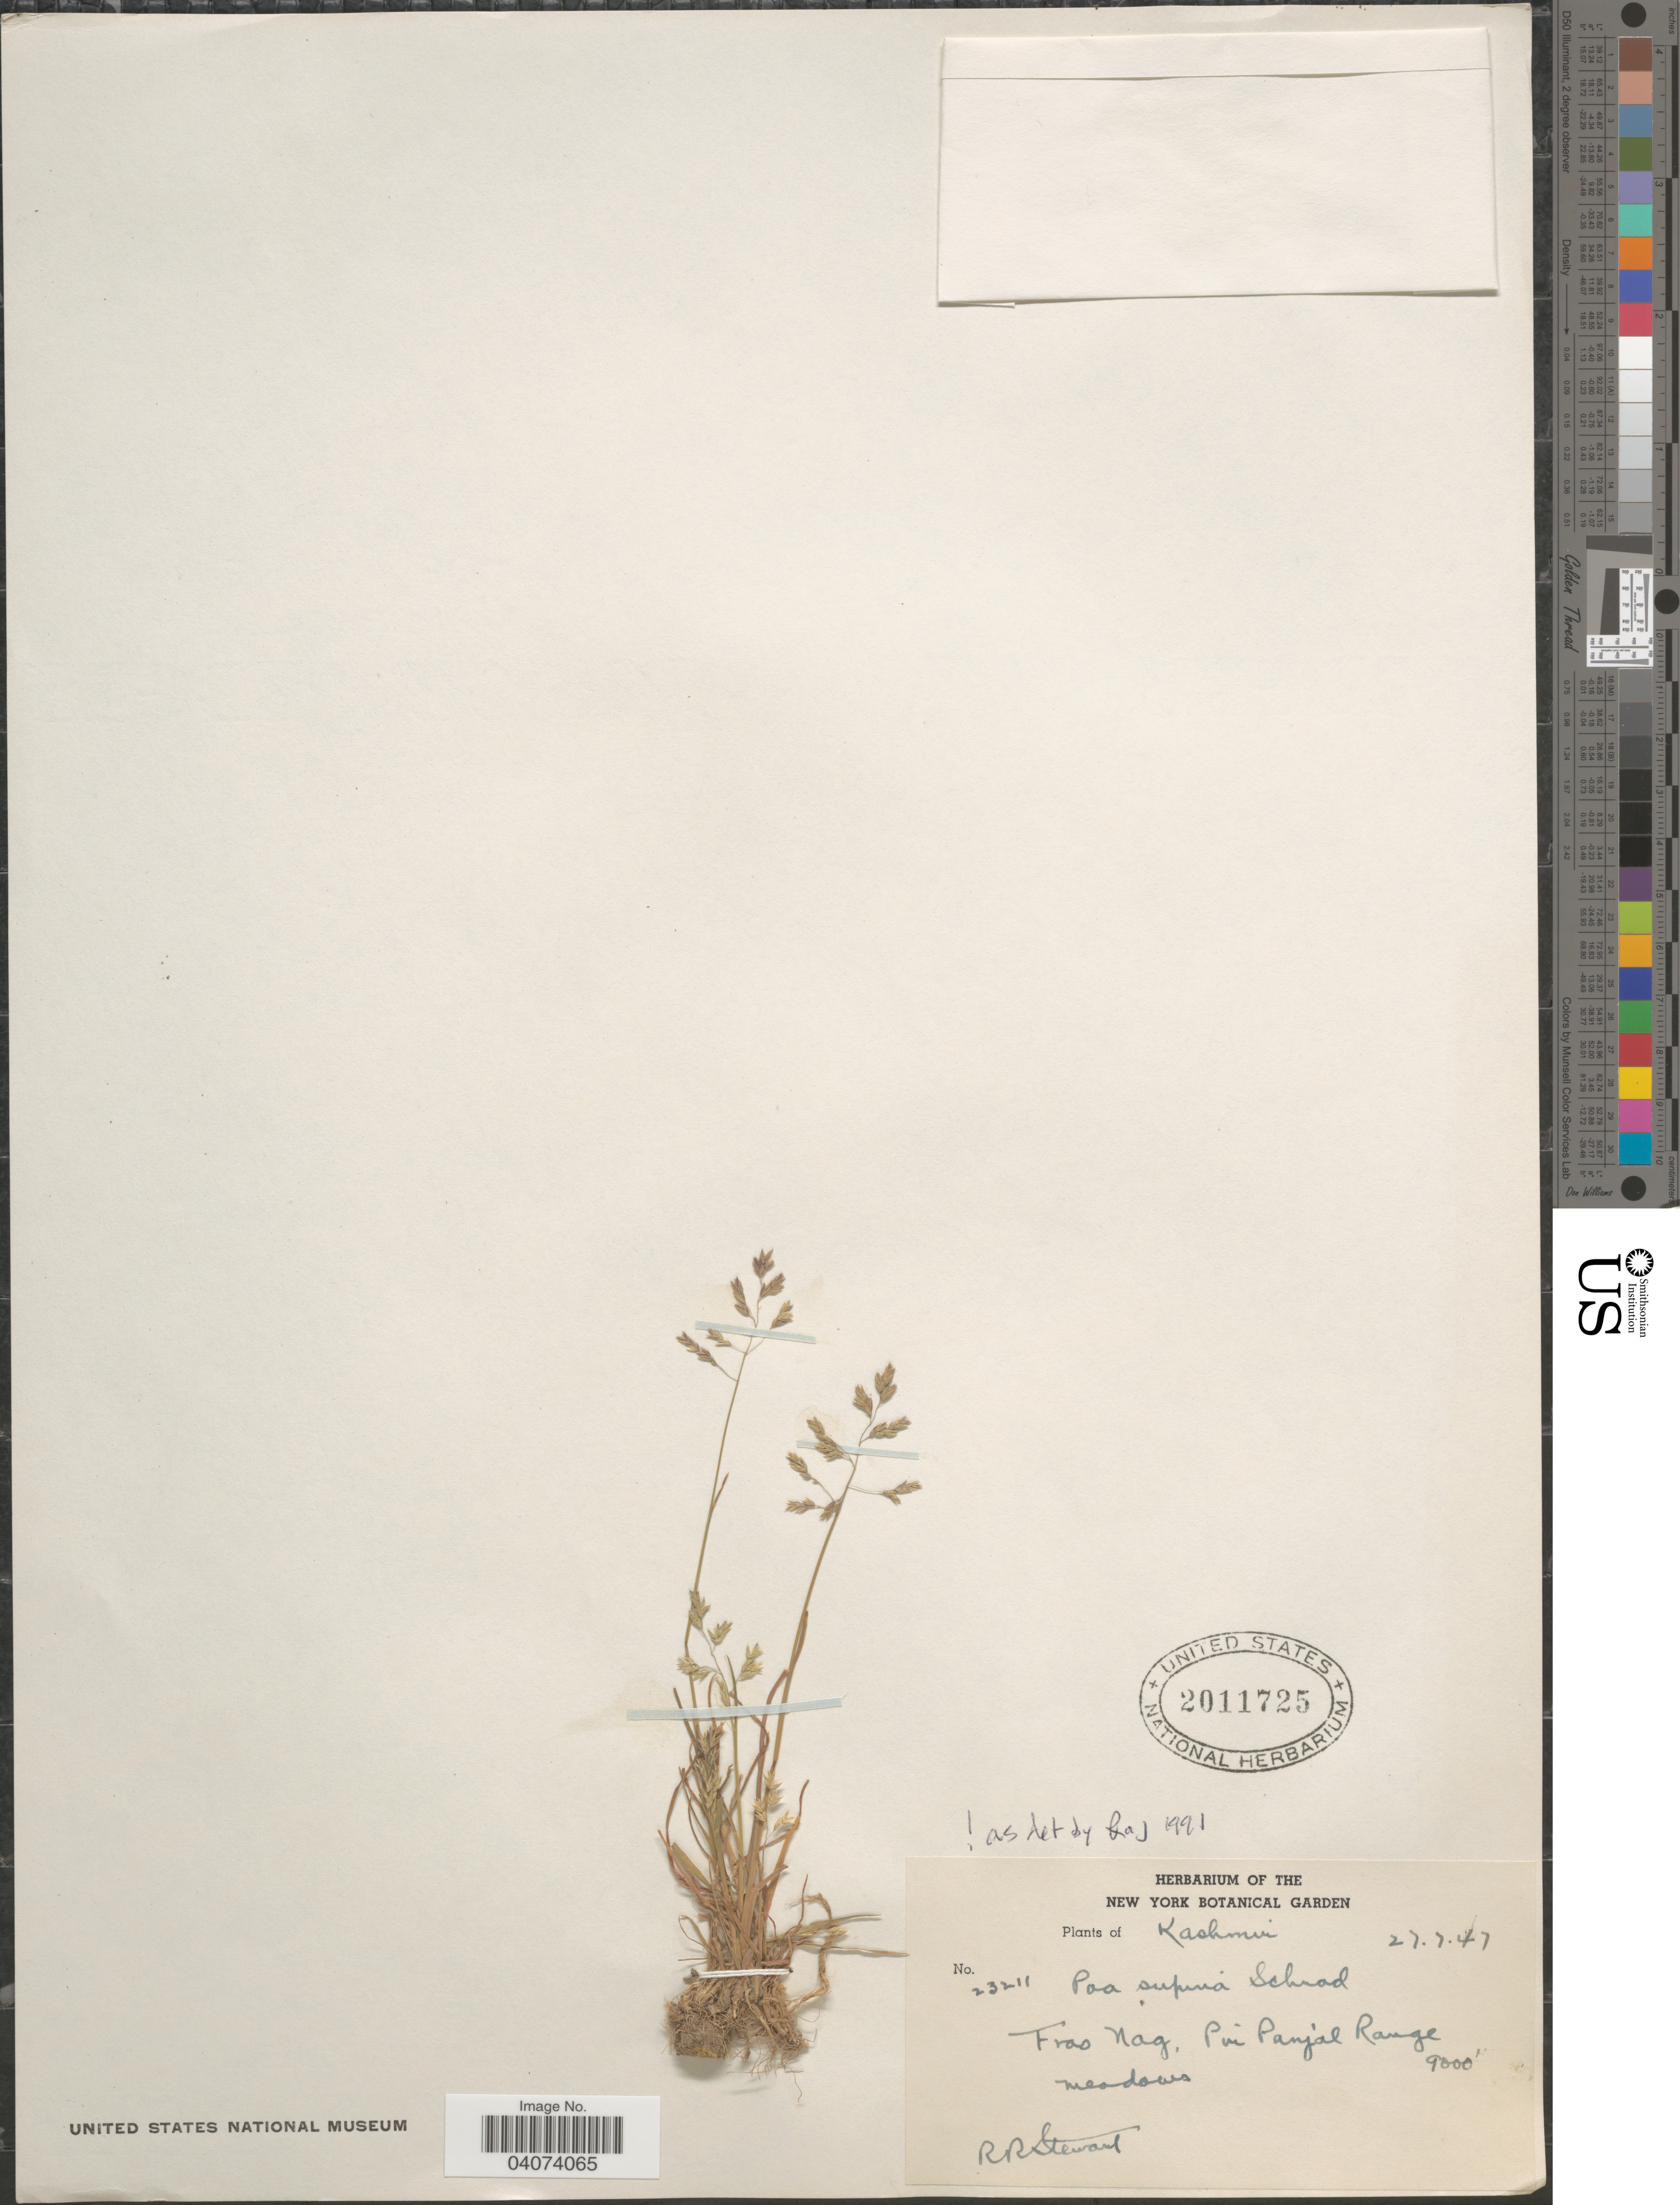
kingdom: Plantae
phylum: Tracheophyta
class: Liliopsida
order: Poales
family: Poaceae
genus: Poa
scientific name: Poa supina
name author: Schrad.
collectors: R. Stewart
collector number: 23211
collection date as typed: Transcribed d/m/y: 27/7/47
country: India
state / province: Jammu and Kashmir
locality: Kashmir. Fras Nag, Pir Panjal Range. Meadows.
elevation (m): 2743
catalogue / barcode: US 2011725